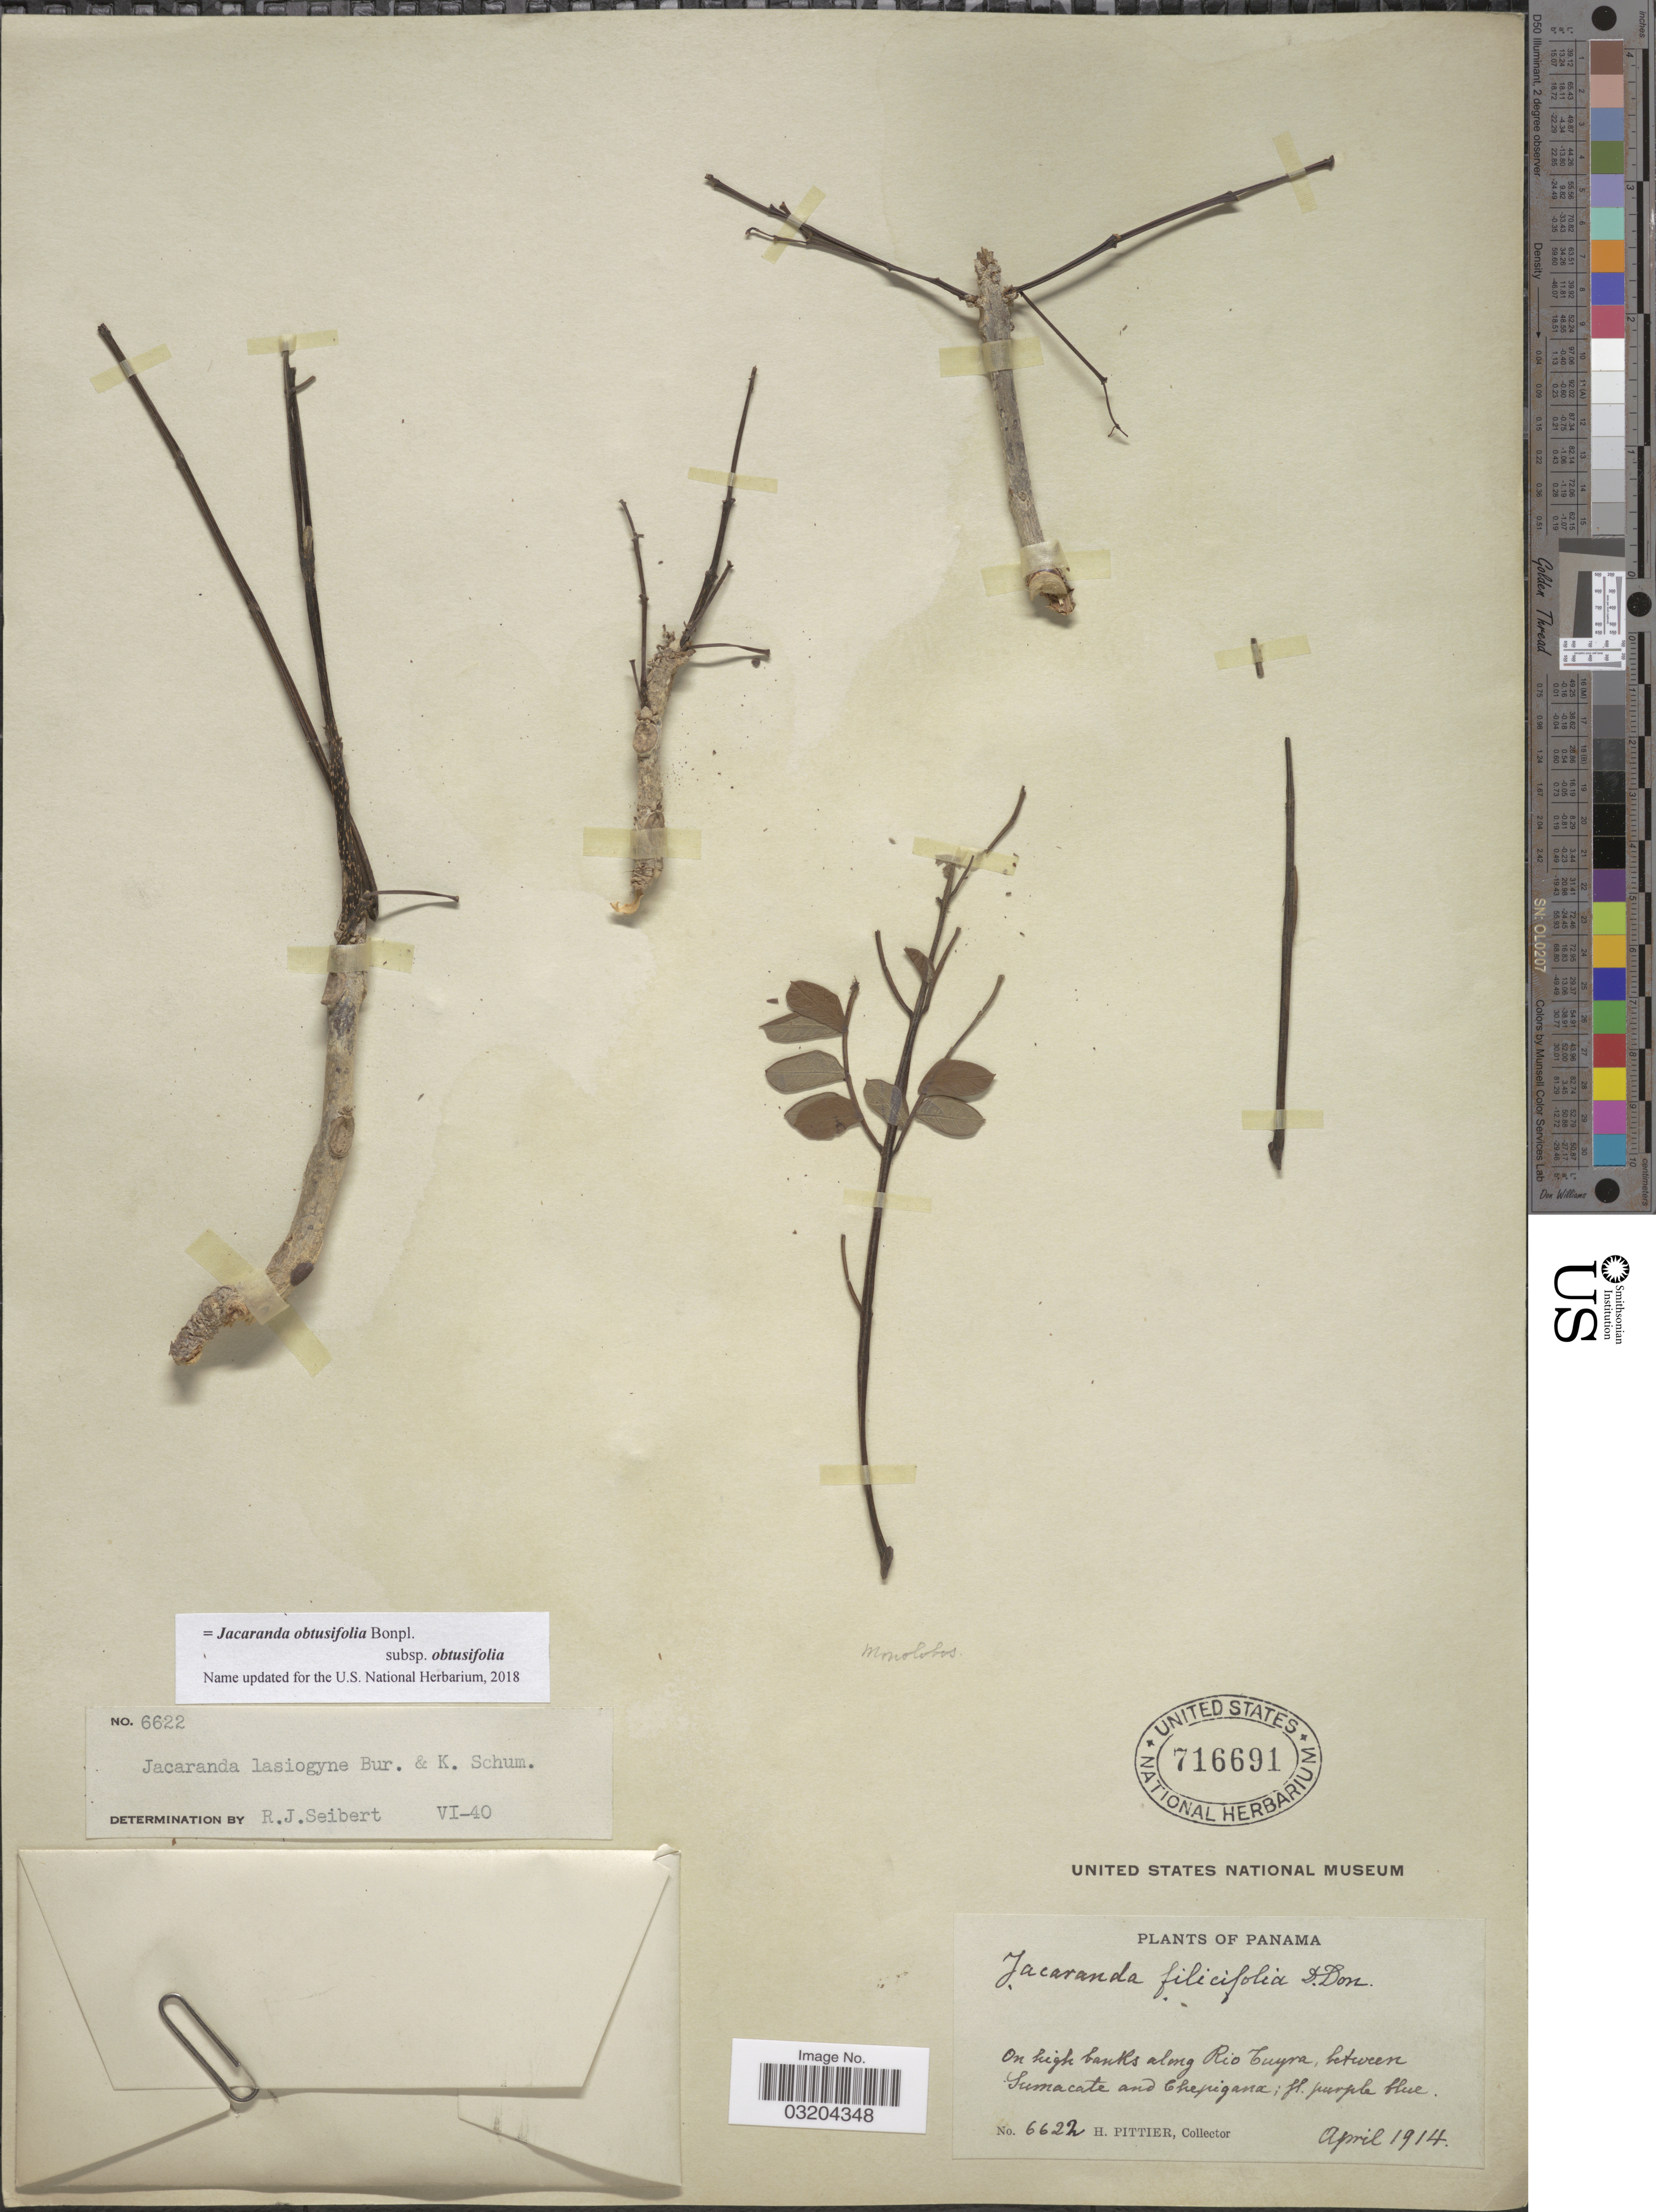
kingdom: Plantae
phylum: Tracheophyta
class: Magnoliopsida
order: Lamiales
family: Bignoniaceae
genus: Jacaranda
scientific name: Jacaranda obtusifolia subsp. obtusifolia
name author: Bonpl.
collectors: H. F. Pittier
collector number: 6622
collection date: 1914-04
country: Panama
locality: On high banks along Rio Tuyra, between Sumacate and Chepigana.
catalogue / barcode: US 716691